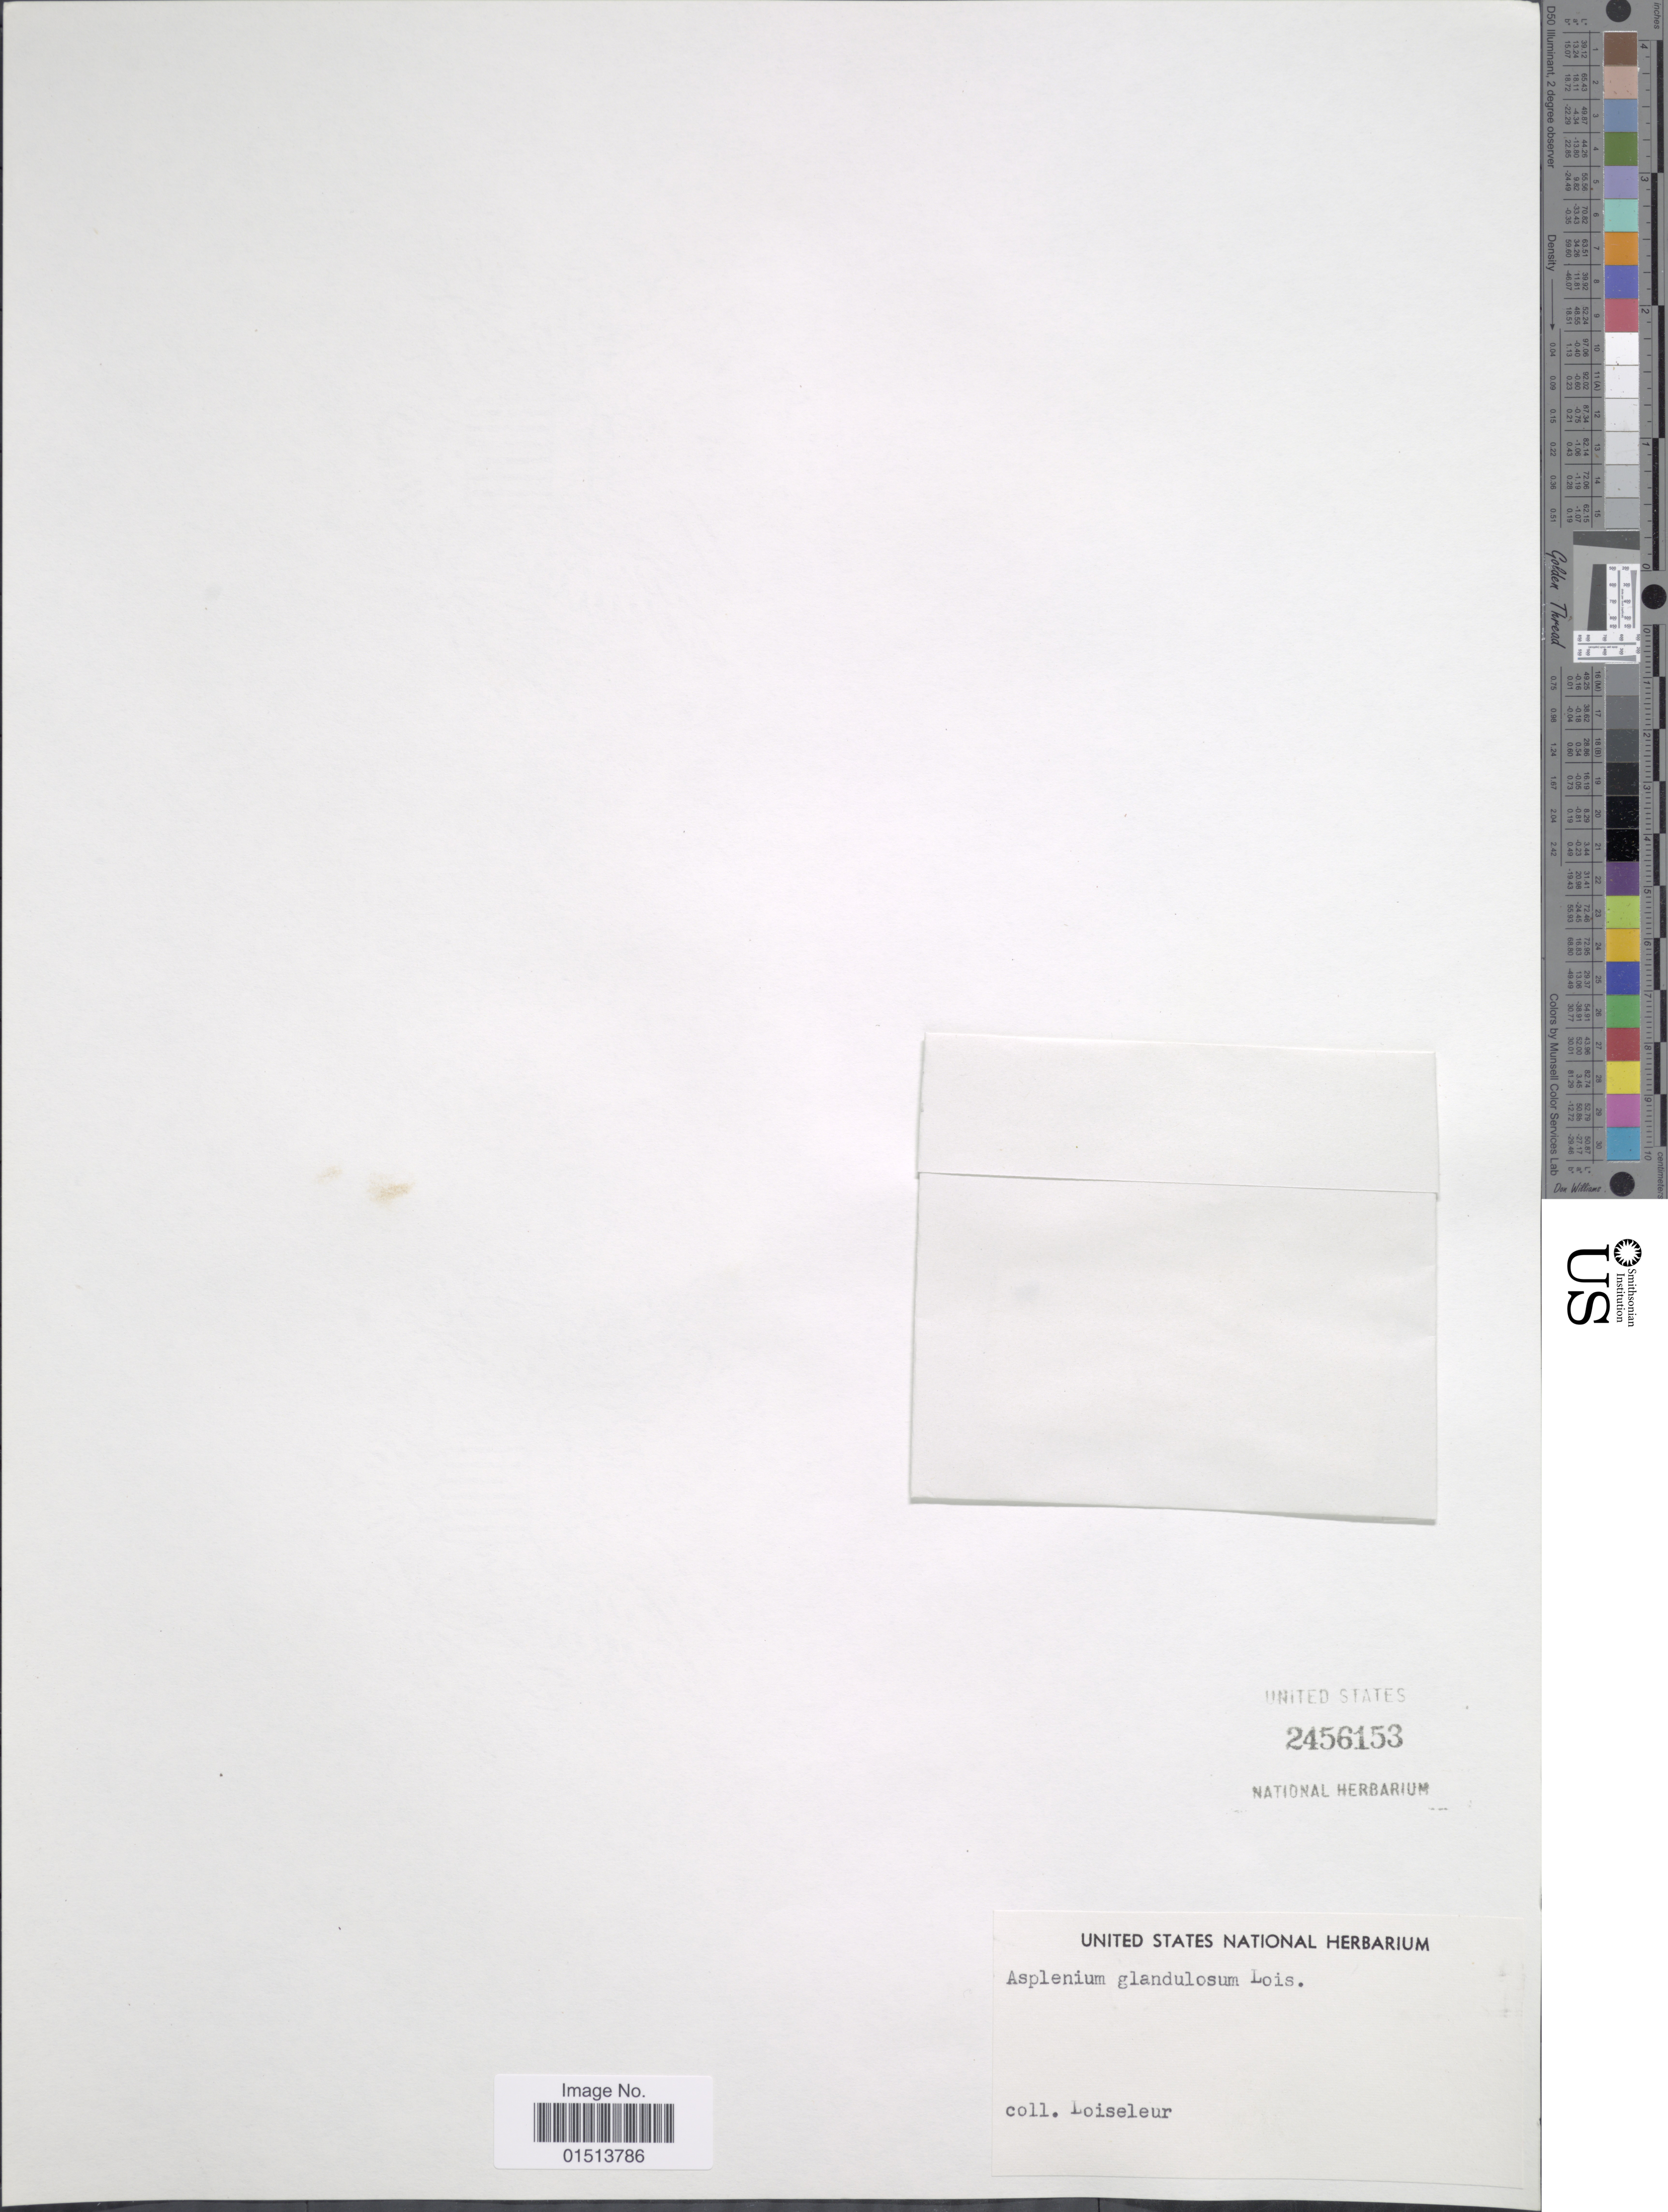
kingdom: Plantae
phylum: Tracheophyta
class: Polypodiopsida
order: Polypodiales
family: Aspleniaceae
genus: Asplenium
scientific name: Asplenium glandulosum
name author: Loisel.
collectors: Loiseleur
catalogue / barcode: US 2456153